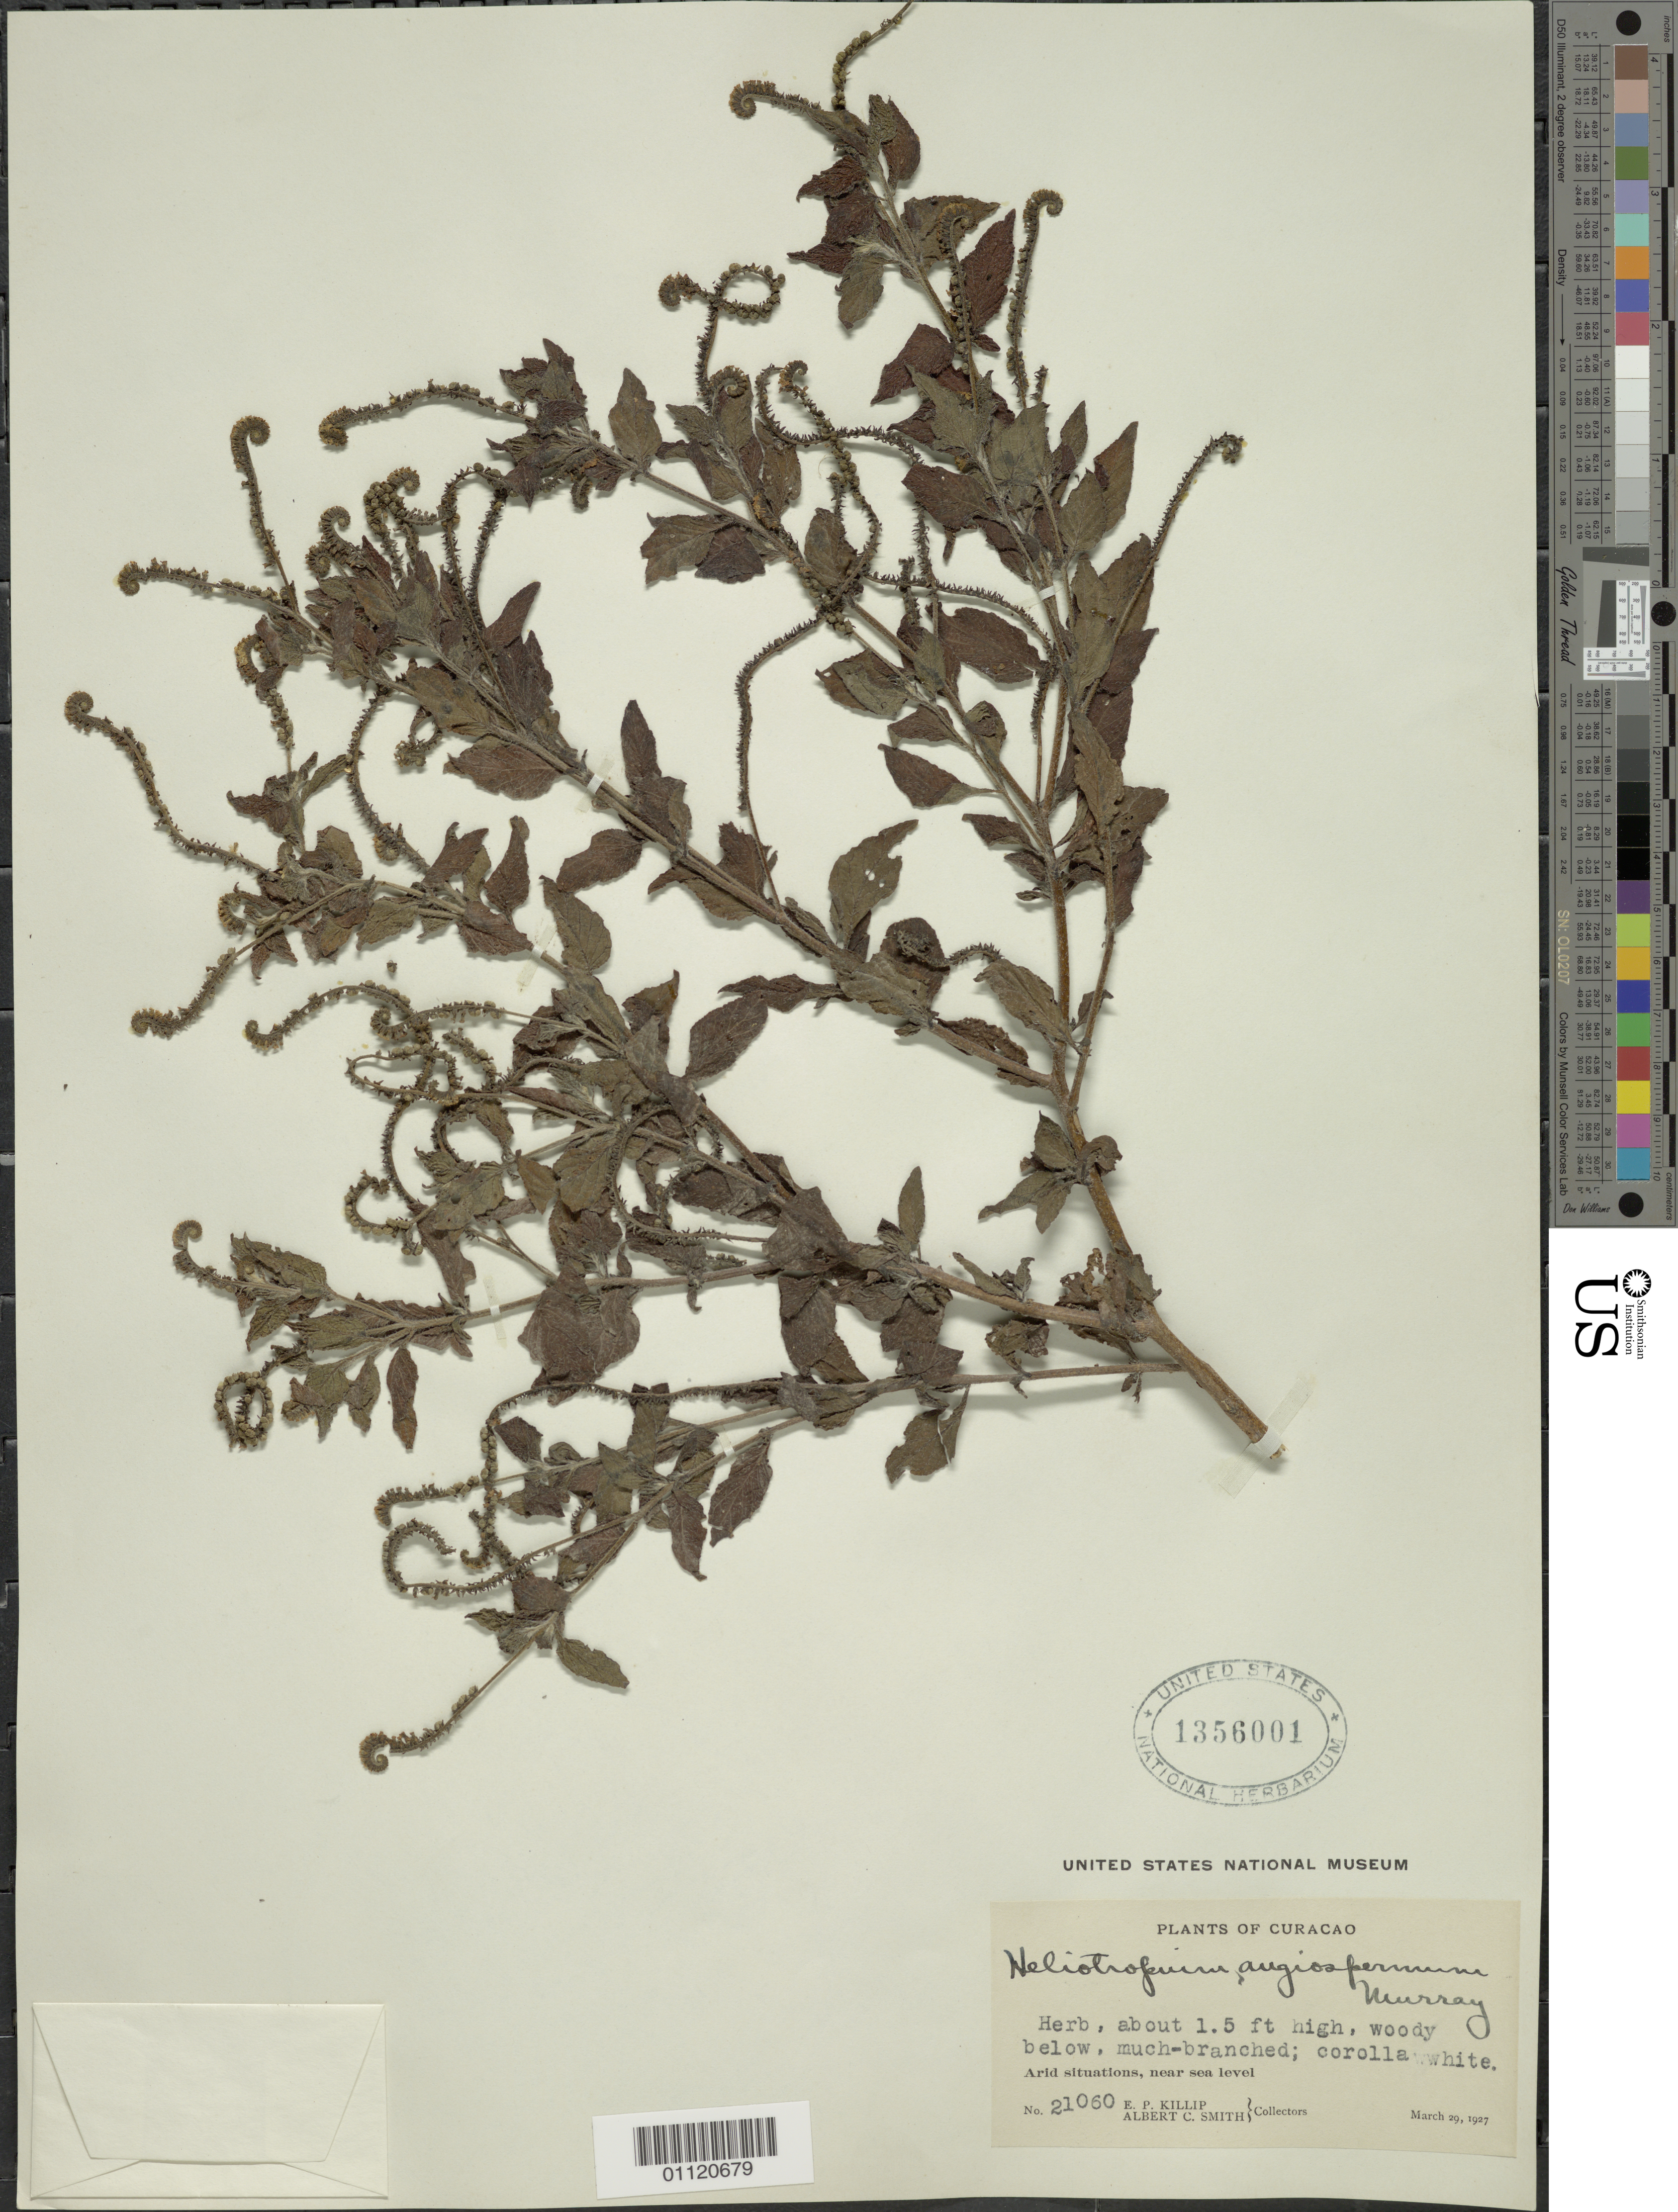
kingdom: Plantae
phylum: Tracheophyta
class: Magnoliopsida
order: Boraginales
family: Heliotropiaceae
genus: Heliotropium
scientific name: Heliotropium angiospermum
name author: Murray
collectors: E. P. Killip & A. C. Smith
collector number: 21060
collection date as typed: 29 Mar 1927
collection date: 1927-03-29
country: Curaçao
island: Curaçao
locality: Arid situations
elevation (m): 0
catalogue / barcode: US 1356001